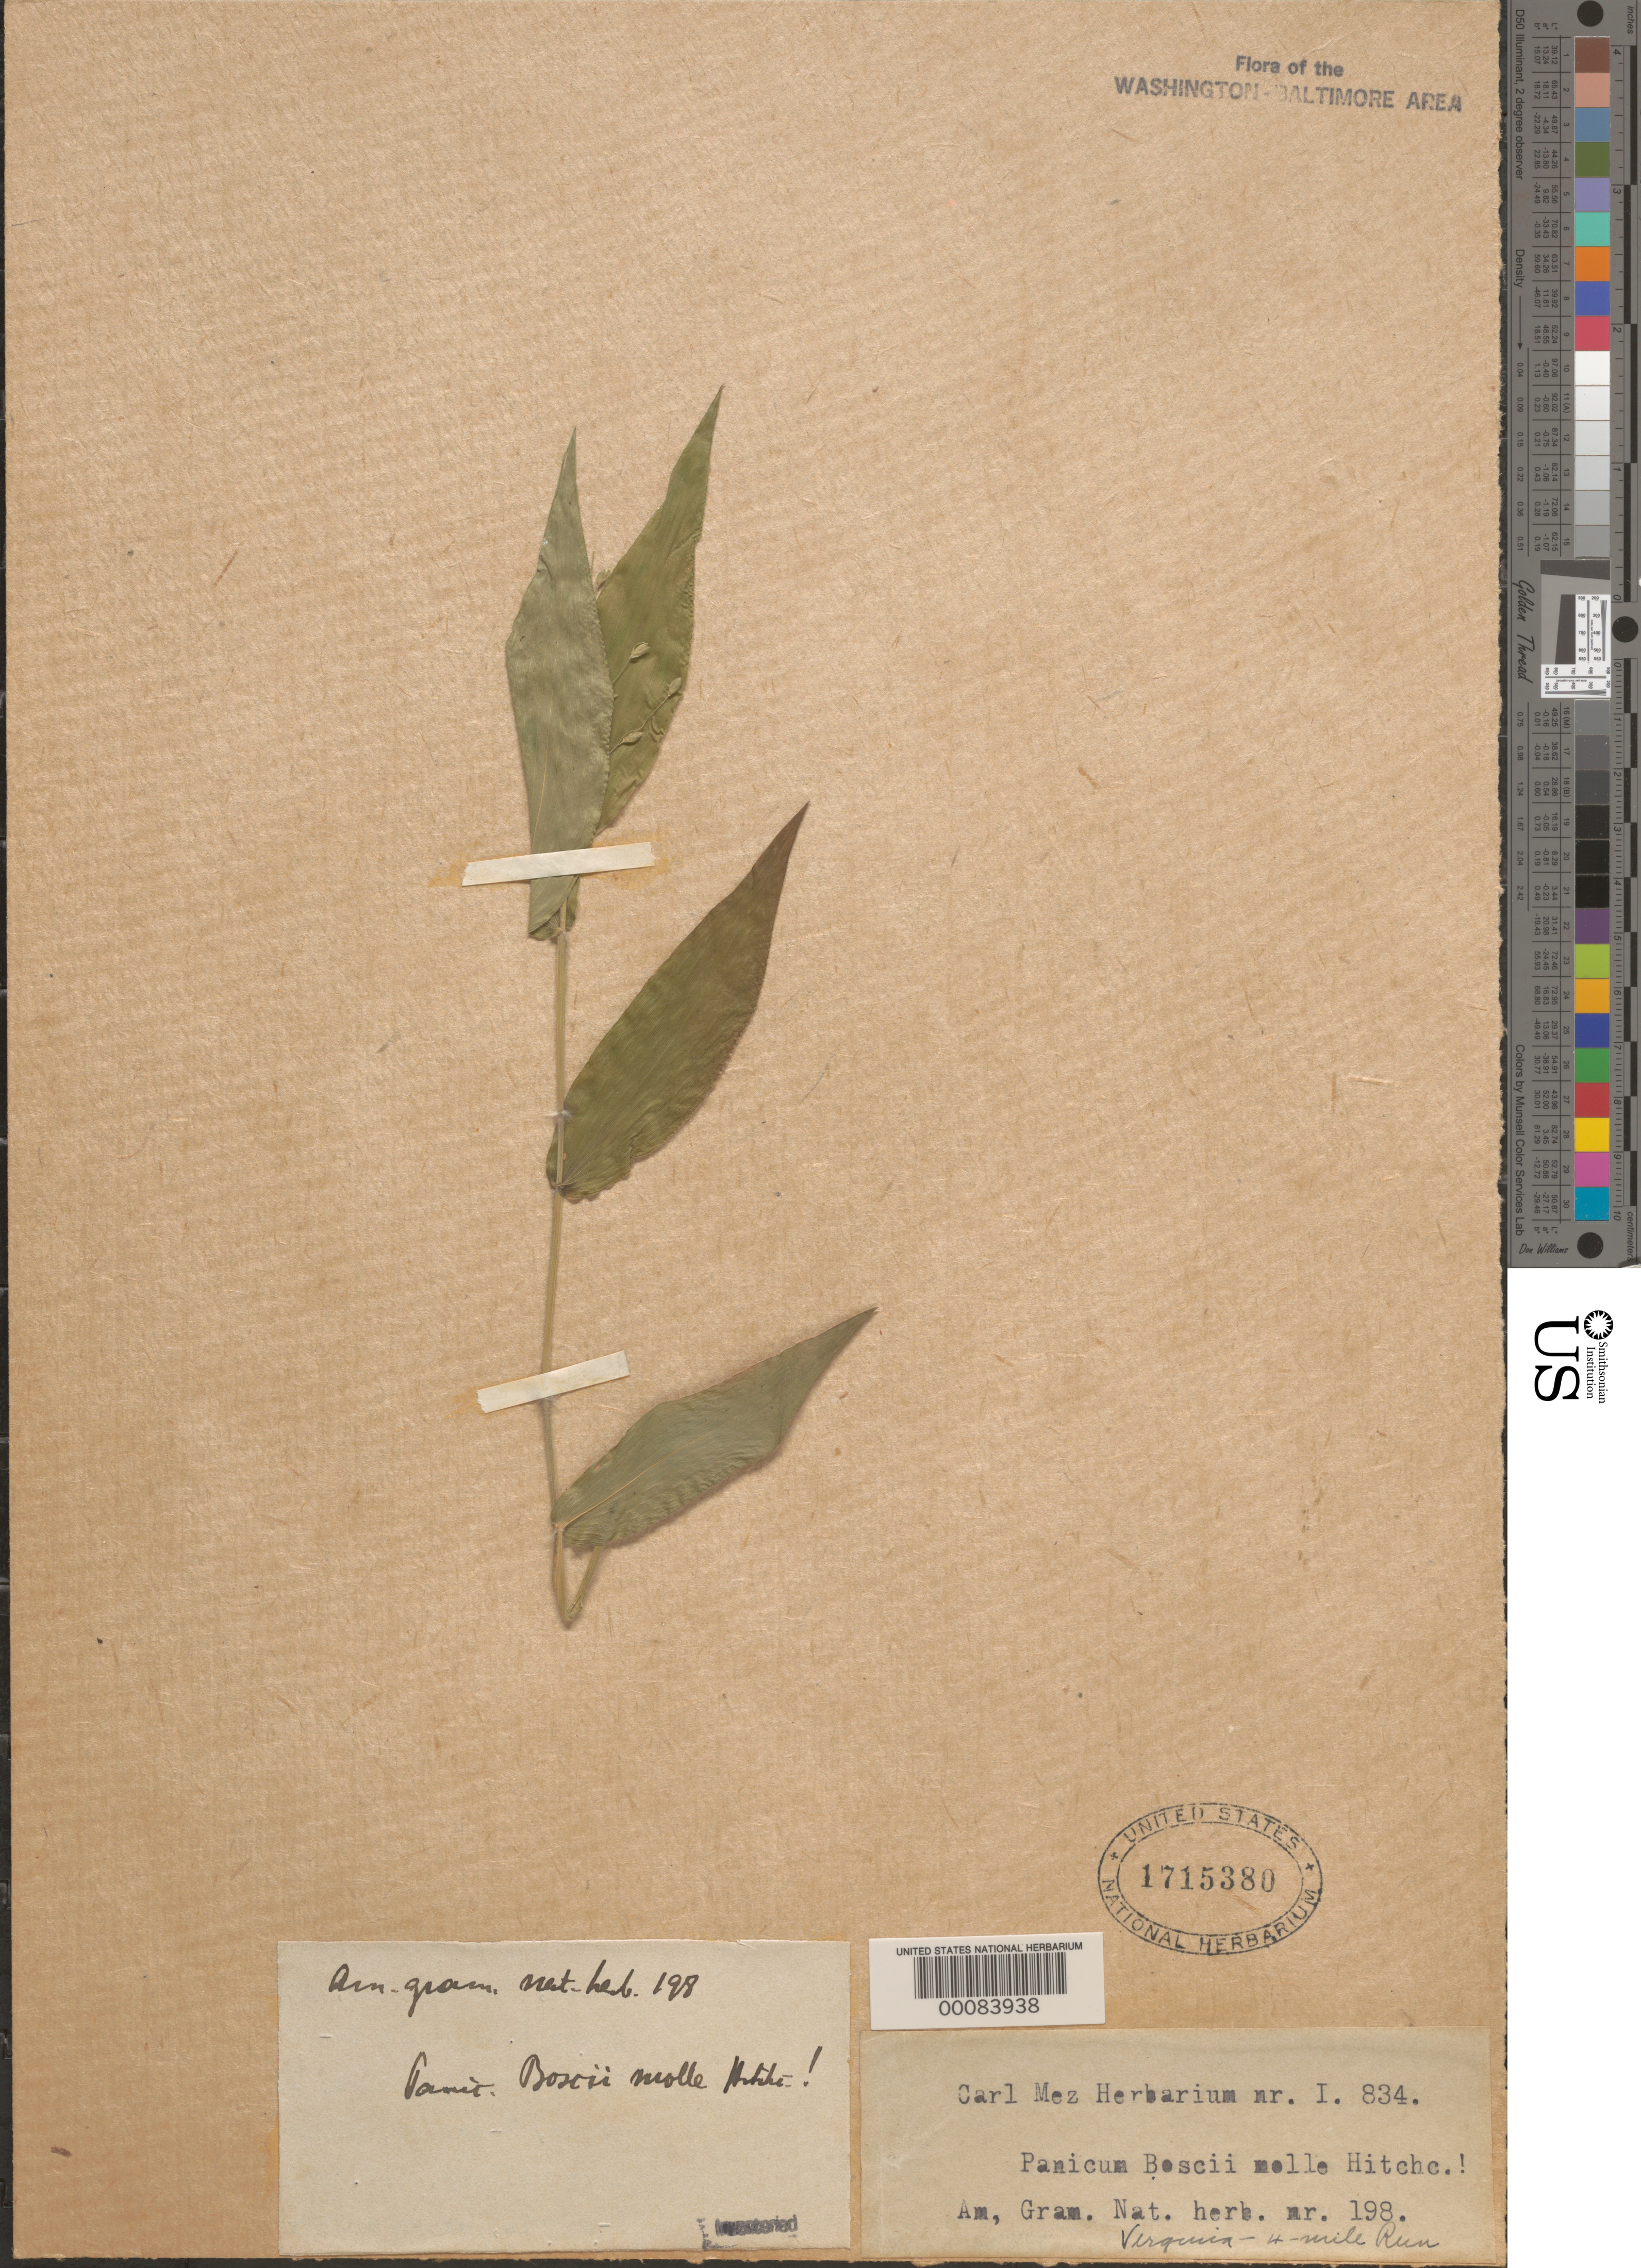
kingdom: Plantae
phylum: Tracheophyta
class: Liliopsida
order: Poales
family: Poaceae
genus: Dichanthelium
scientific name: Dichanthelium boscii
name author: (Poir.) Gould & C.A. Clark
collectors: C. C. Mez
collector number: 834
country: United States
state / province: Virginia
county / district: Arlington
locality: Four Mile Run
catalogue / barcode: US 1715380